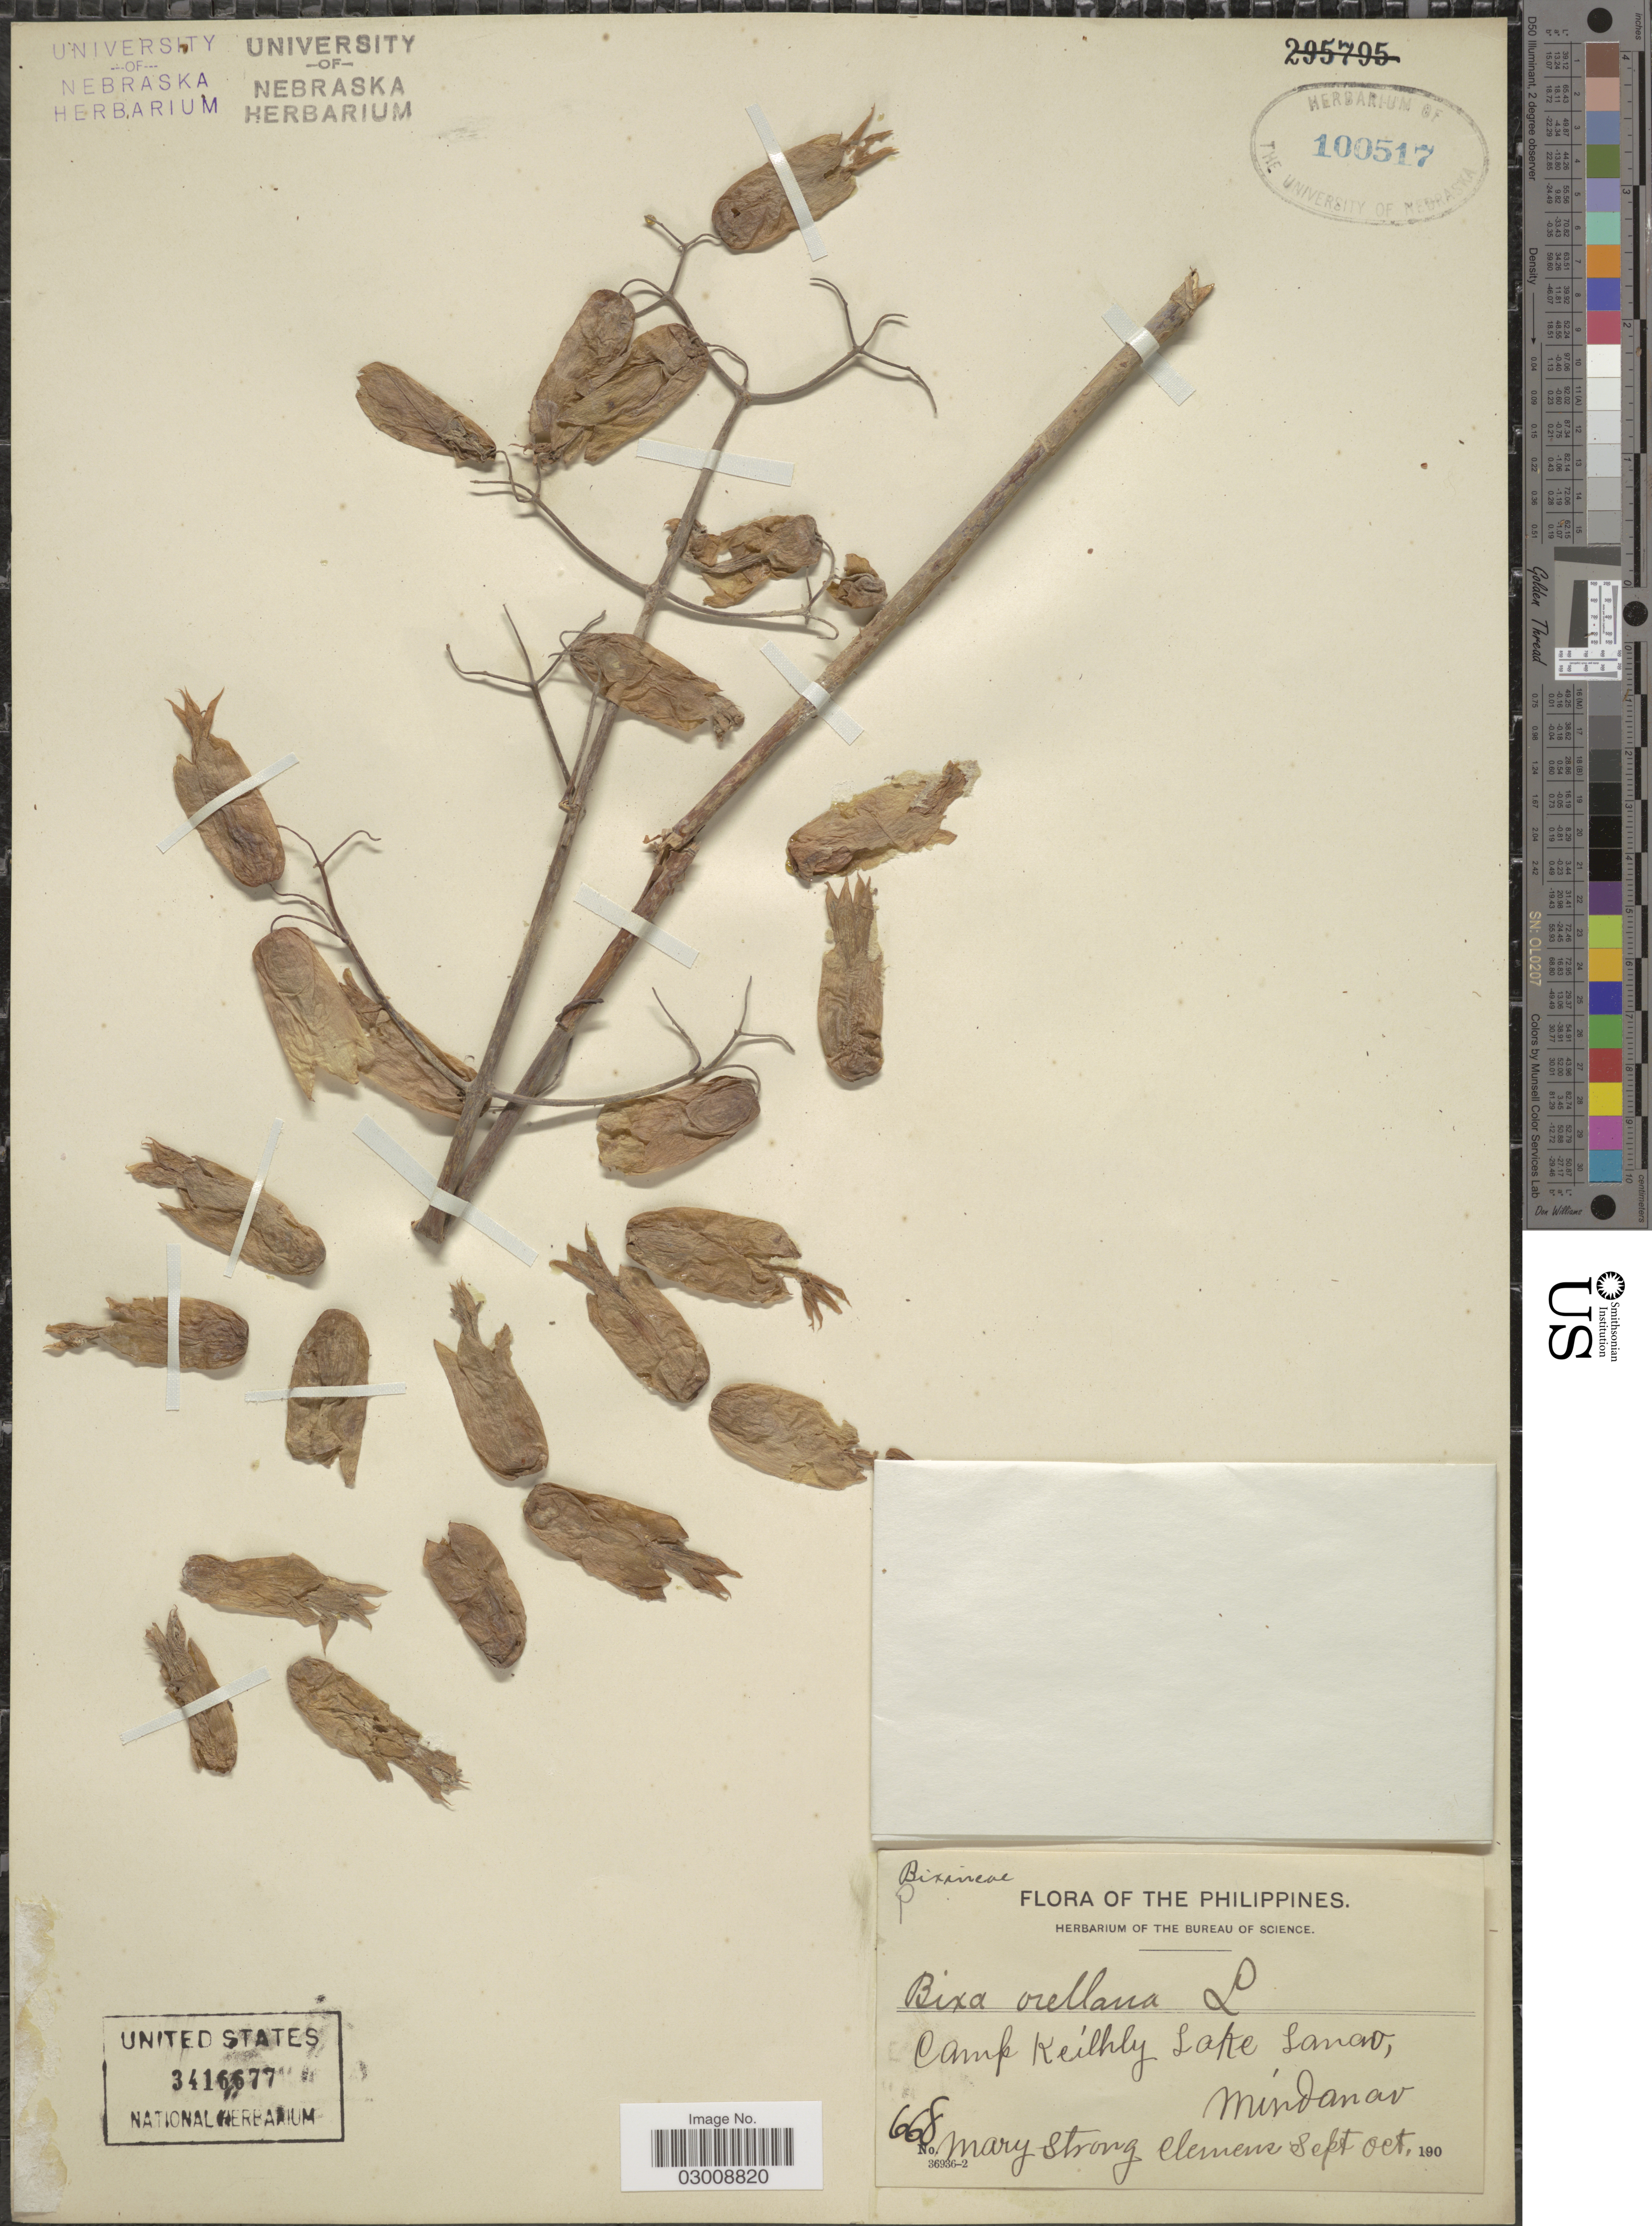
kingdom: Plantae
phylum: Tracheophyta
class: Magnoliopsida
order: Malvales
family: Bixaceae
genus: Bixa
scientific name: Bixa orellana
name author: L.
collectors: M. S. Clemens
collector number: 668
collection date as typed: sept oct, 190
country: Philippines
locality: The Philippines. Camp Keilhly Lake Lanao, Mindanao.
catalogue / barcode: US 3416677